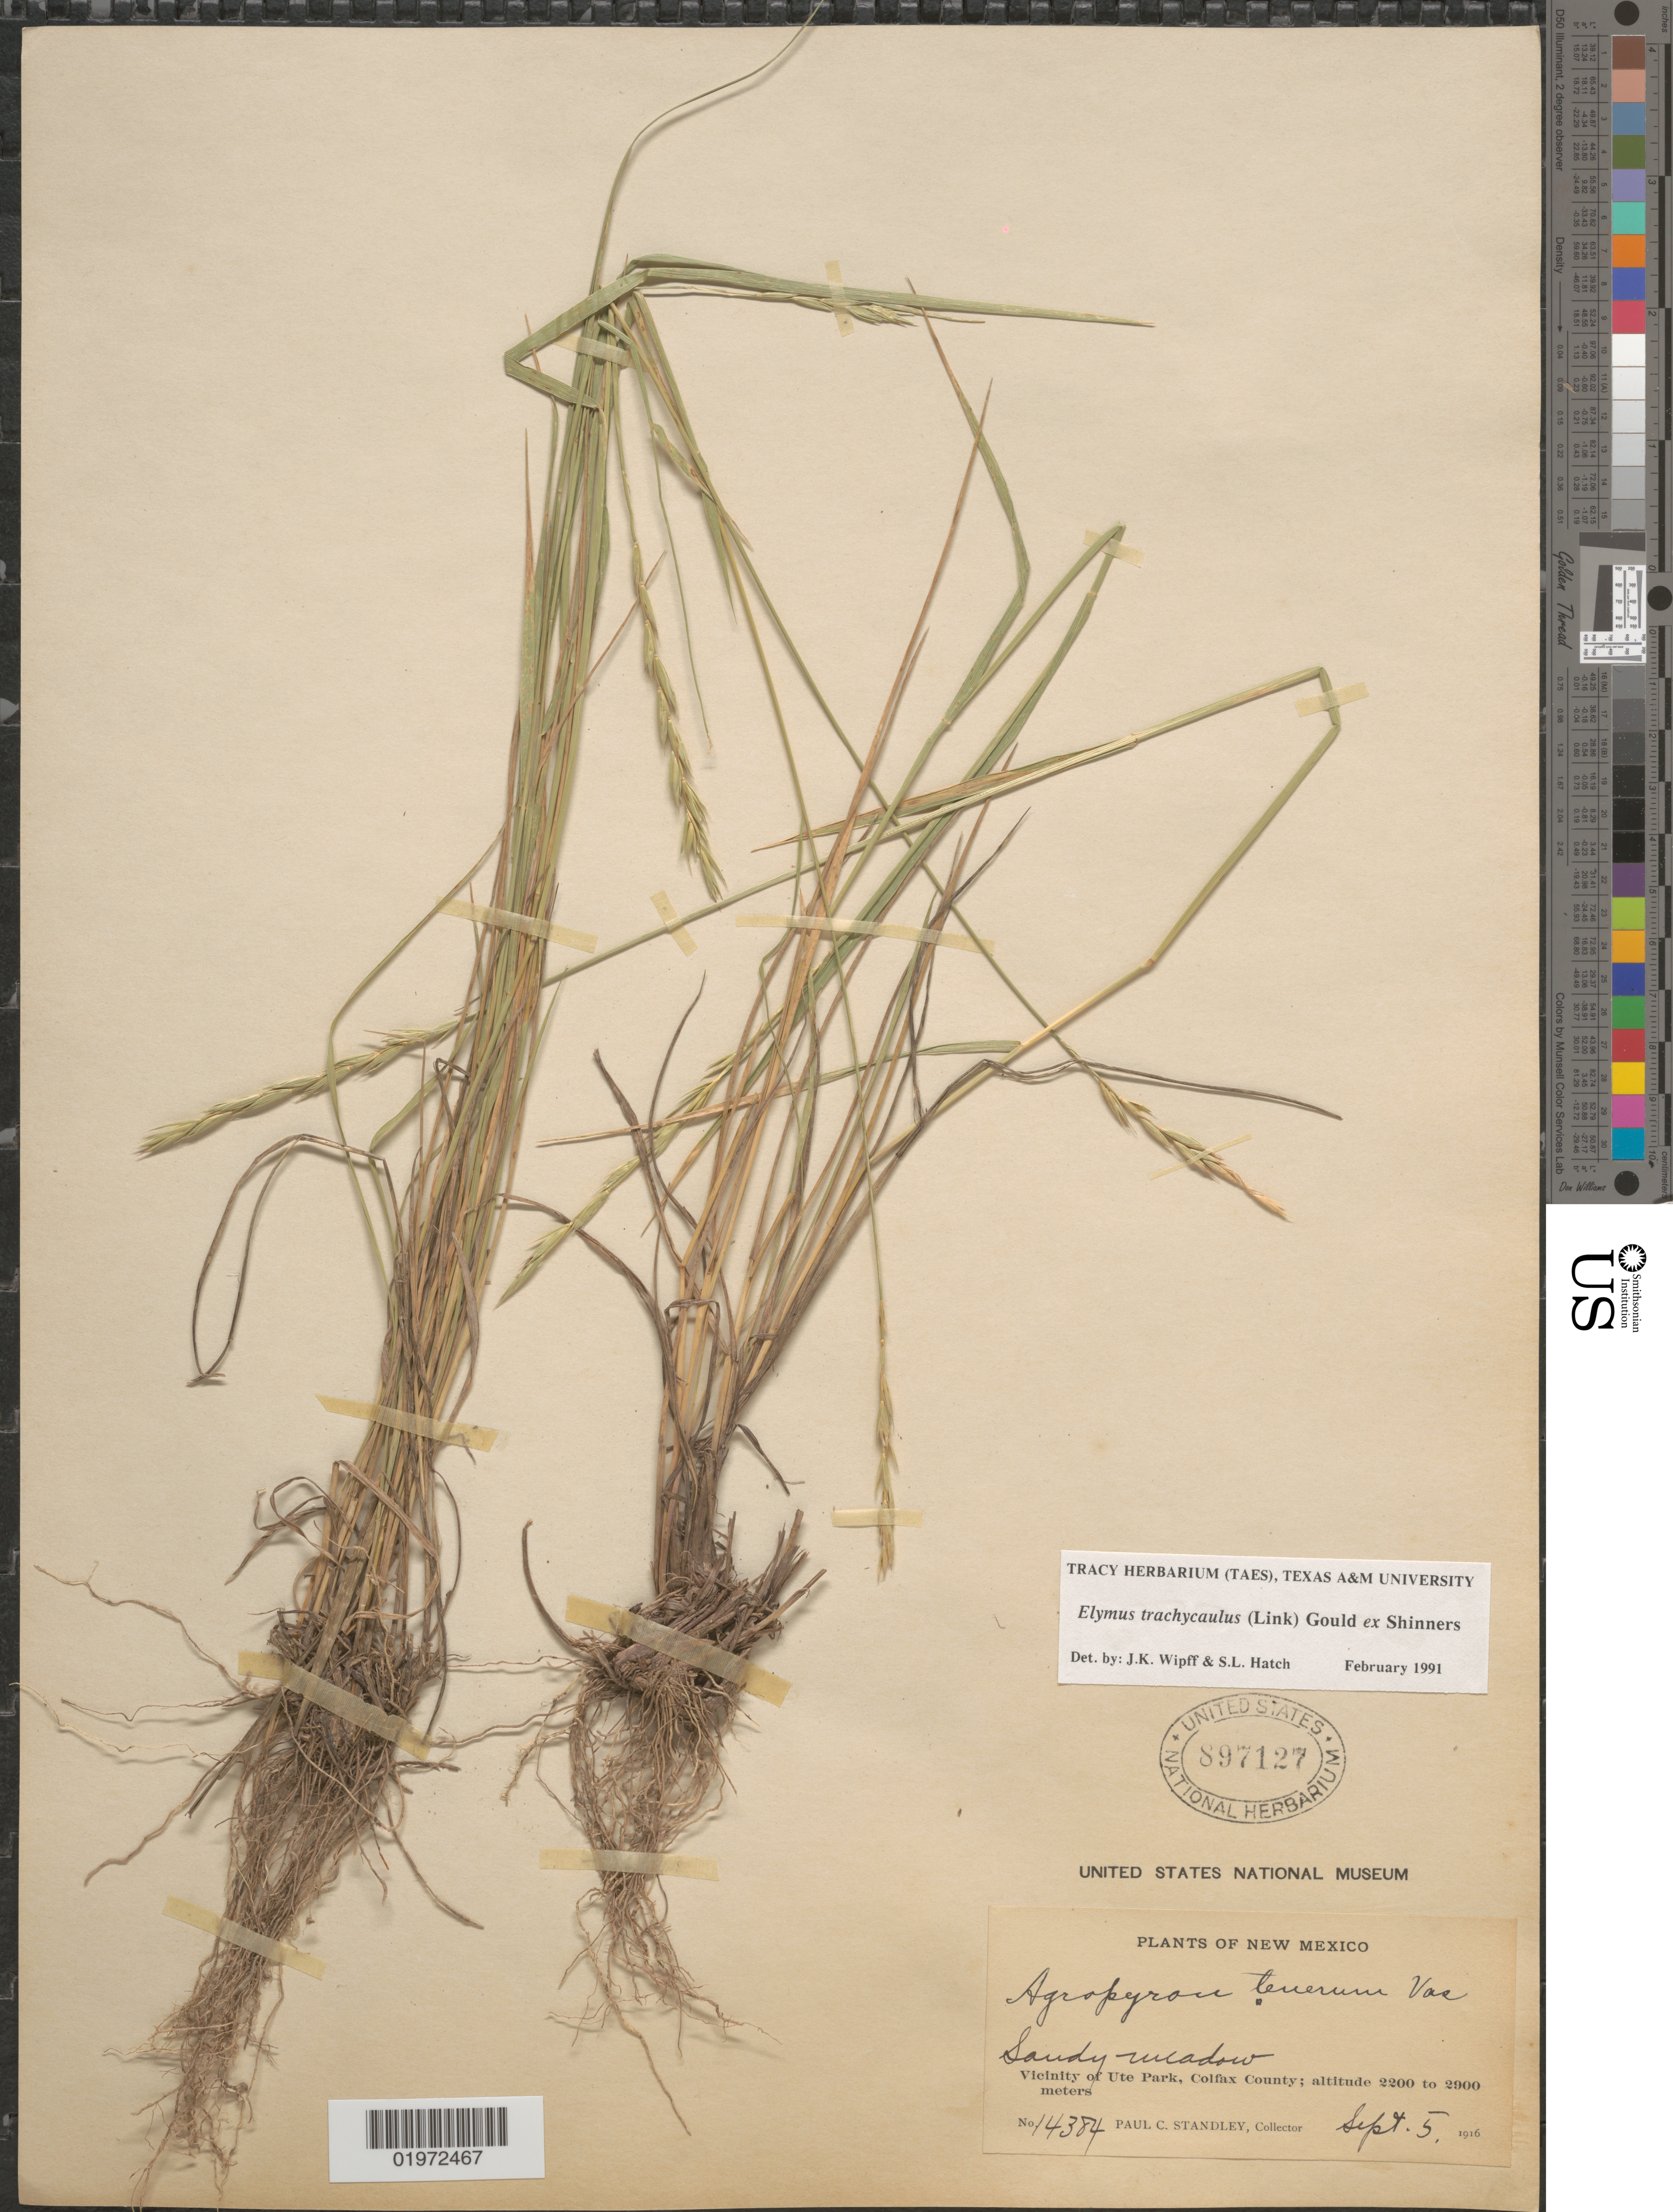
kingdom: Plantae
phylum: Tracheophyta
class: Liliopsida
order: Poales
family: Poaceae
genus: Elymus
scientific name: Elymus trachycaulus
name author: (Link) Gould ex Shinners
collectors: P. C. Standley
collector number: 14384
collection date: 1916-09-05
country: United States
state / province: New Mexico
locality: Sandy meadow. Vicinity of Ute Park, Colfax County.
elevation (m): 2200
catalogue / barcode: US 897127